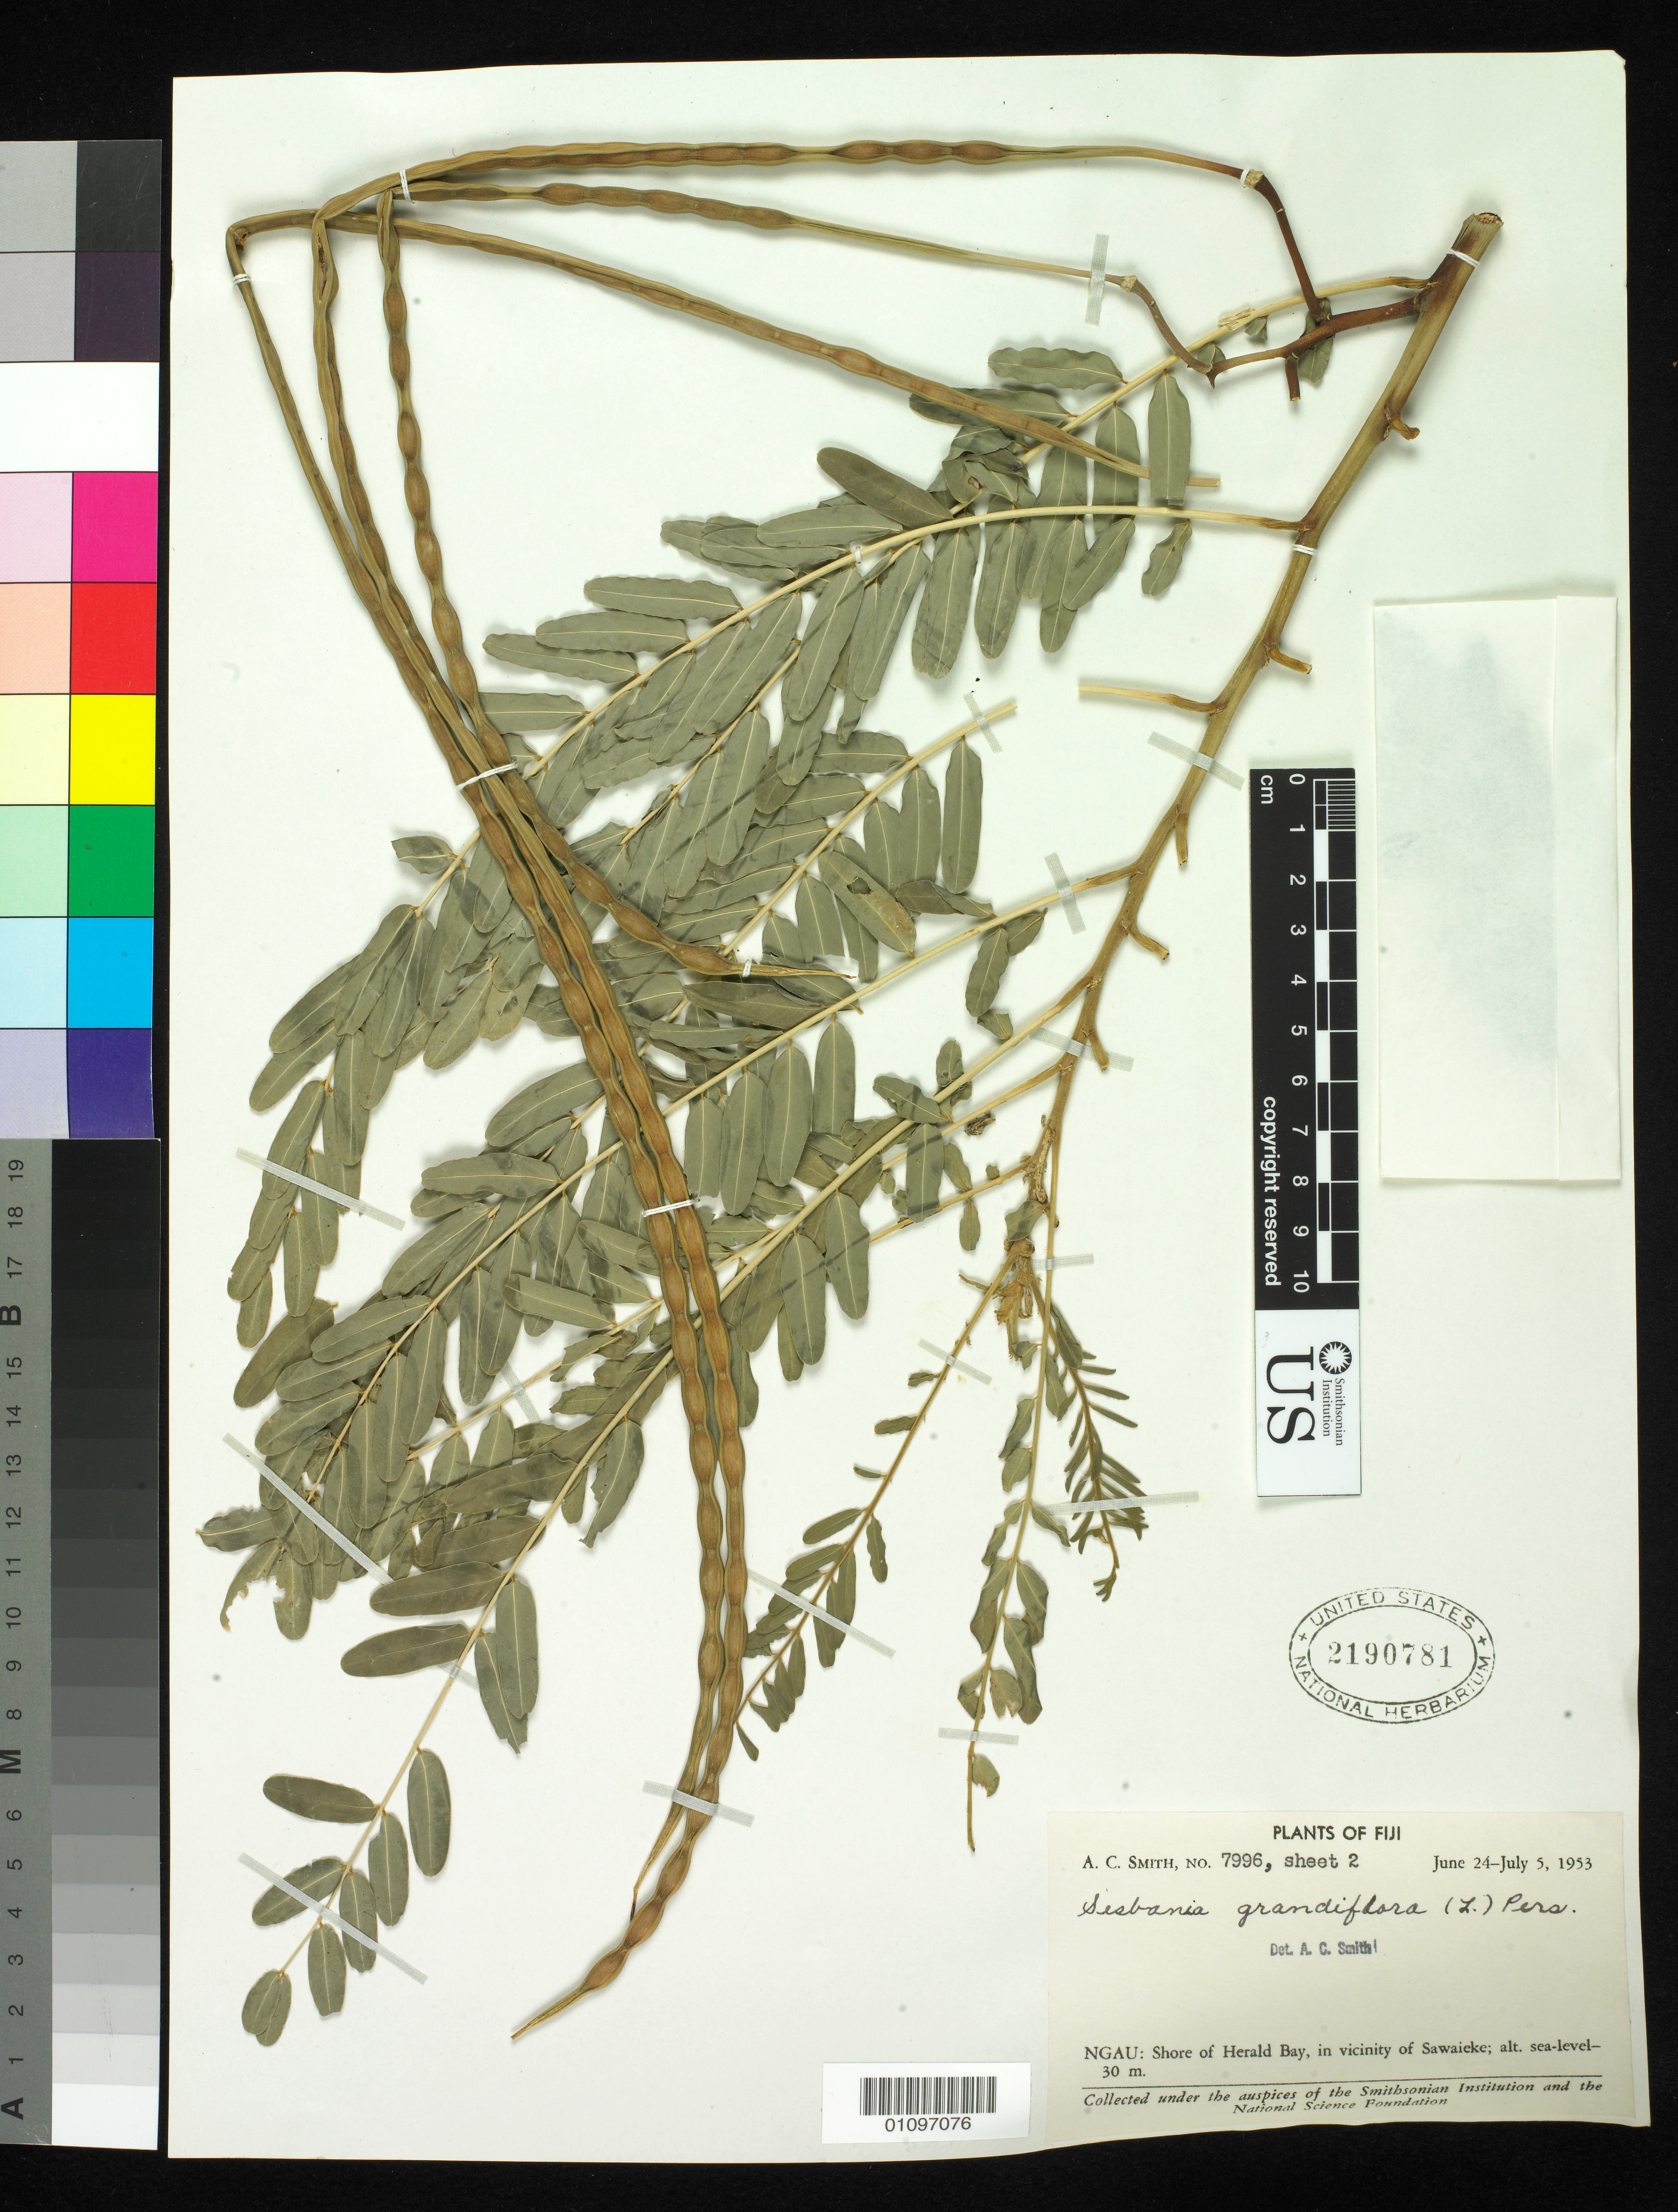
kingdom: Plantae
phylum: Tracheophyta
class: Magnoliopsida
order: Fabales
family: Fabaceae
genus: Sesbania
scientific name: Sesbania grandiflora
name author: (L.) Poir.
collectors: A. C. Smith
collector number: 7996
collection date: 1953-07-24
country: Fiji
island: Gau [Ngau]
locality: Ngau: shore of Herald bay, in vicinity of Sawaieke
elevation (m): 0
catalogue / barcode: US 2190781